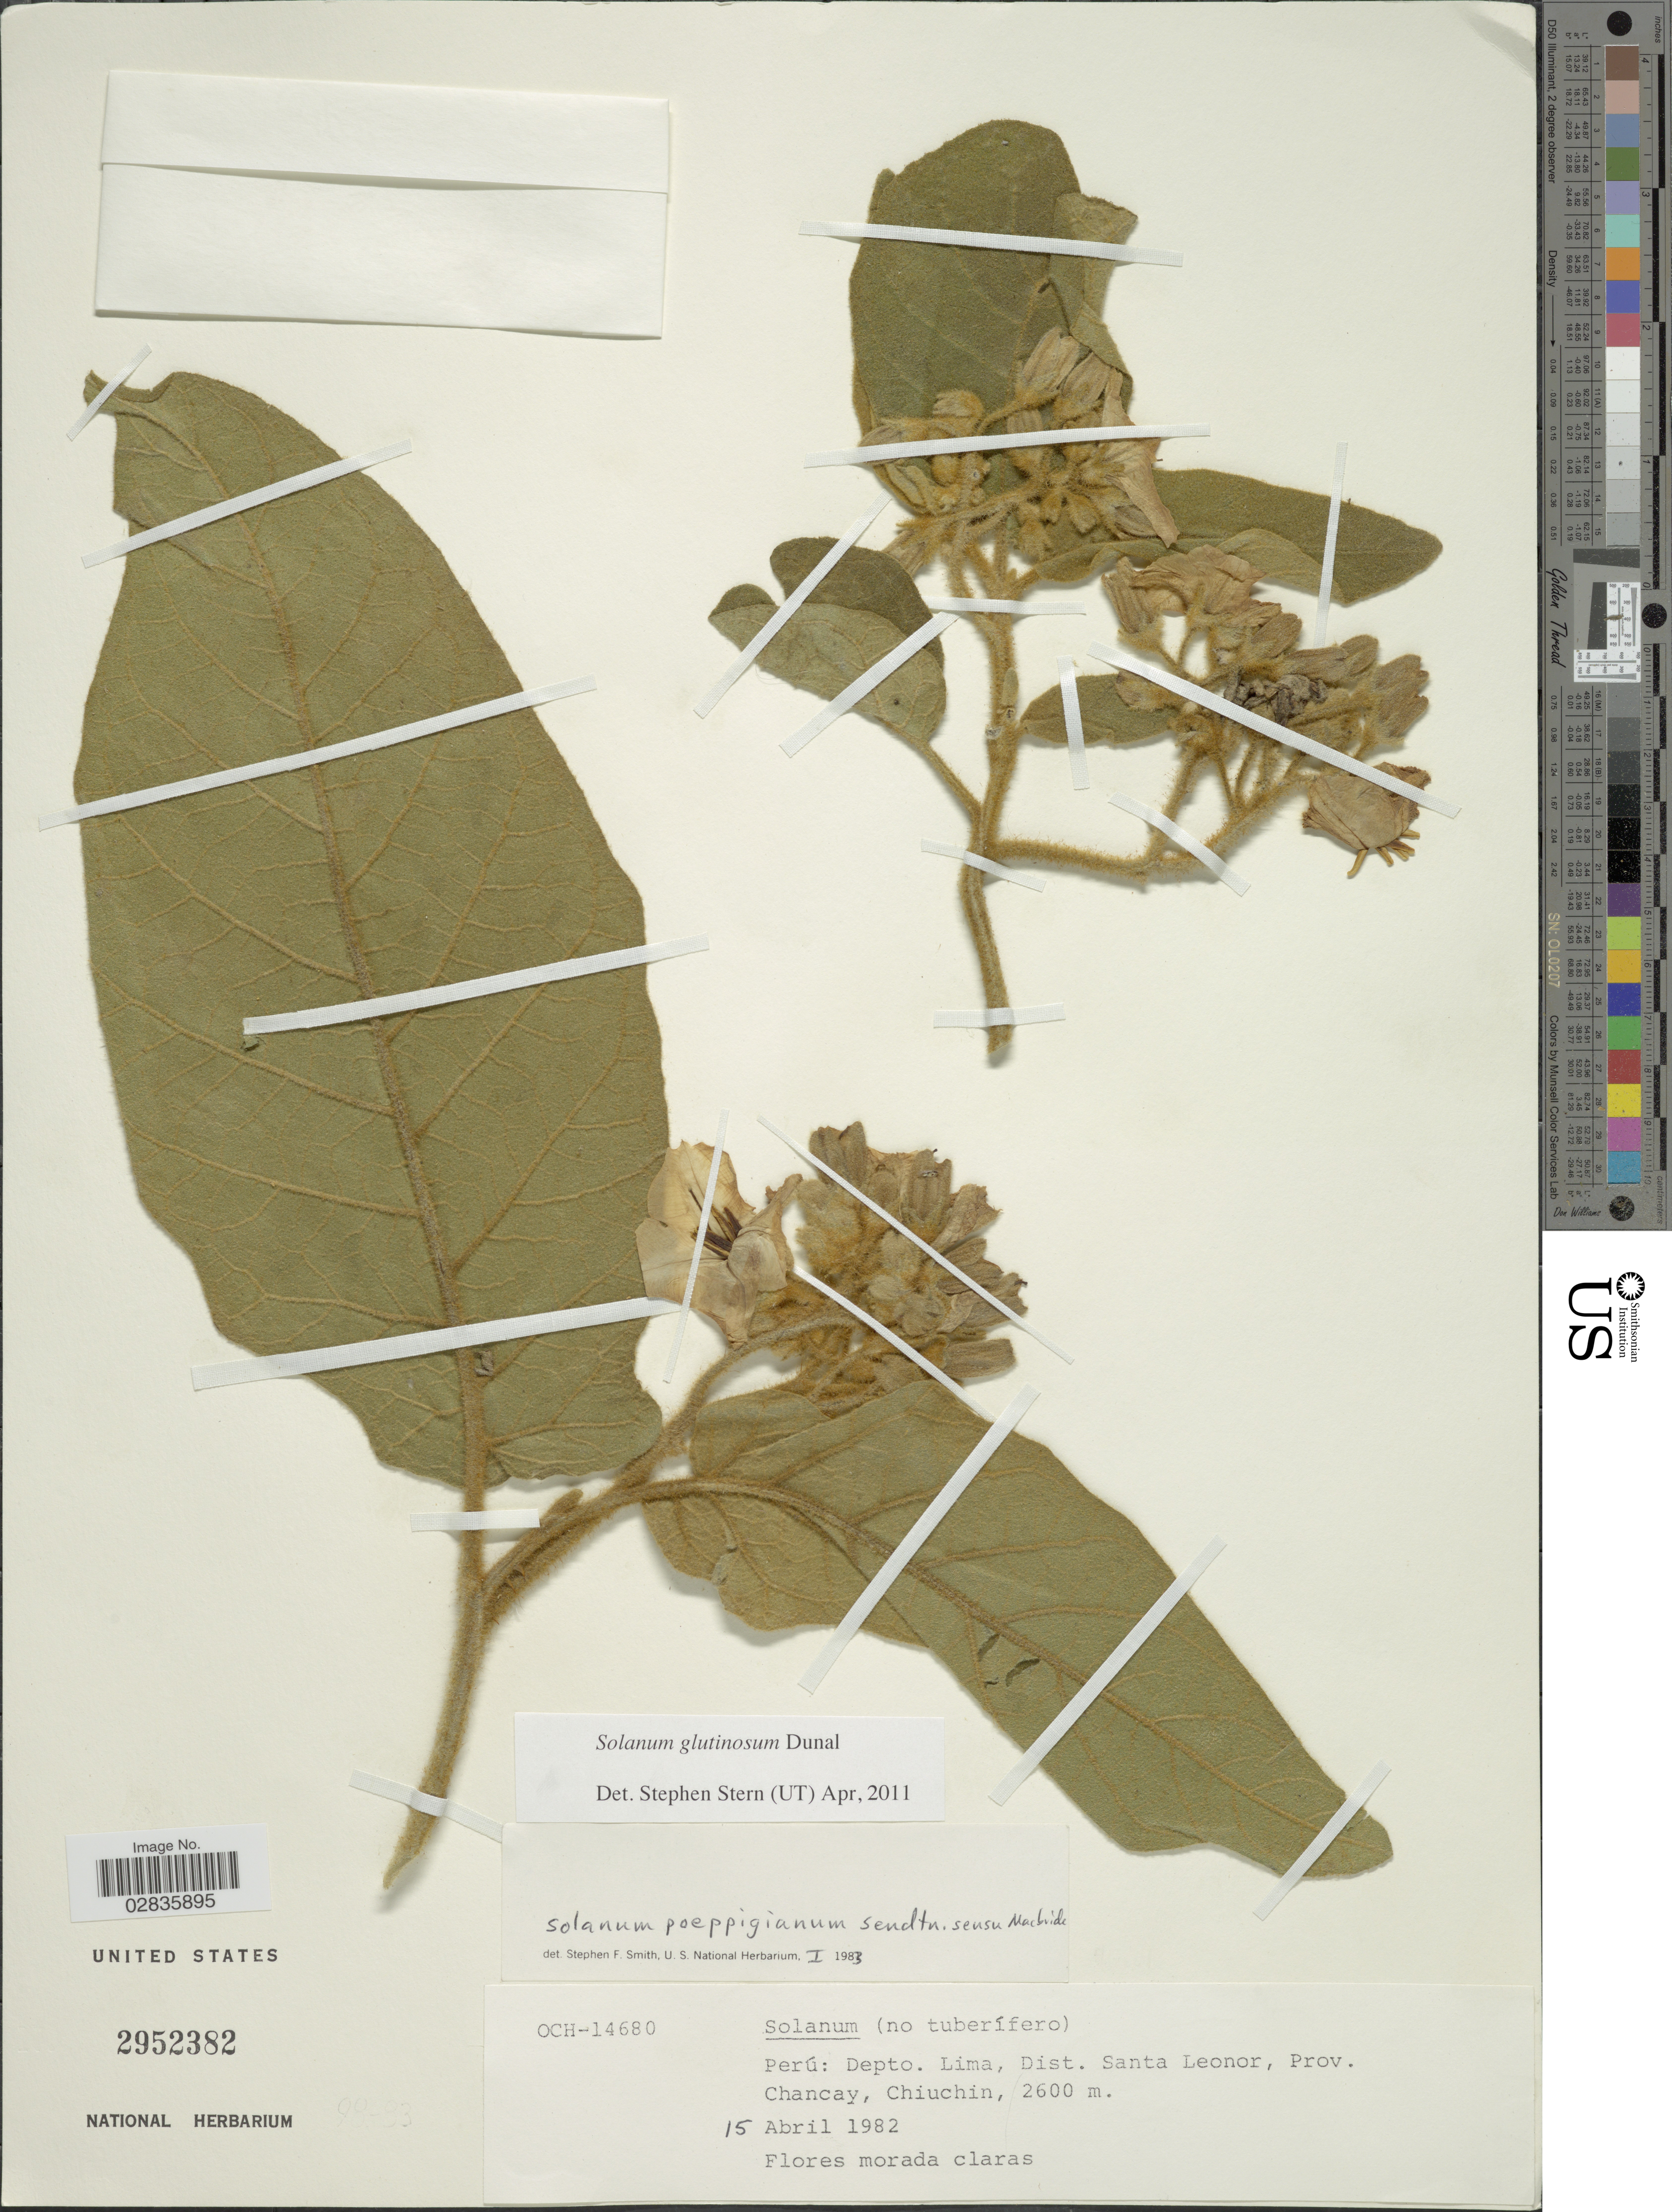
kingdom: Plantae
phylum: Tracheophyta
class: Magnoliopsida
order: Solanales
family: Solanaceae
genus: Solanum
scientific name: Solanum glutinosum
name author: Dunal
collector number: OCH-14680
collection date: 1982-04-15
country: Peru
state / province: Lima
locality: Depto. Lima, Dist. Santa Leonor, Prov. Chancay, Chiuchin.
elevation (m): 2600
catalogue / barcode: US 2952382